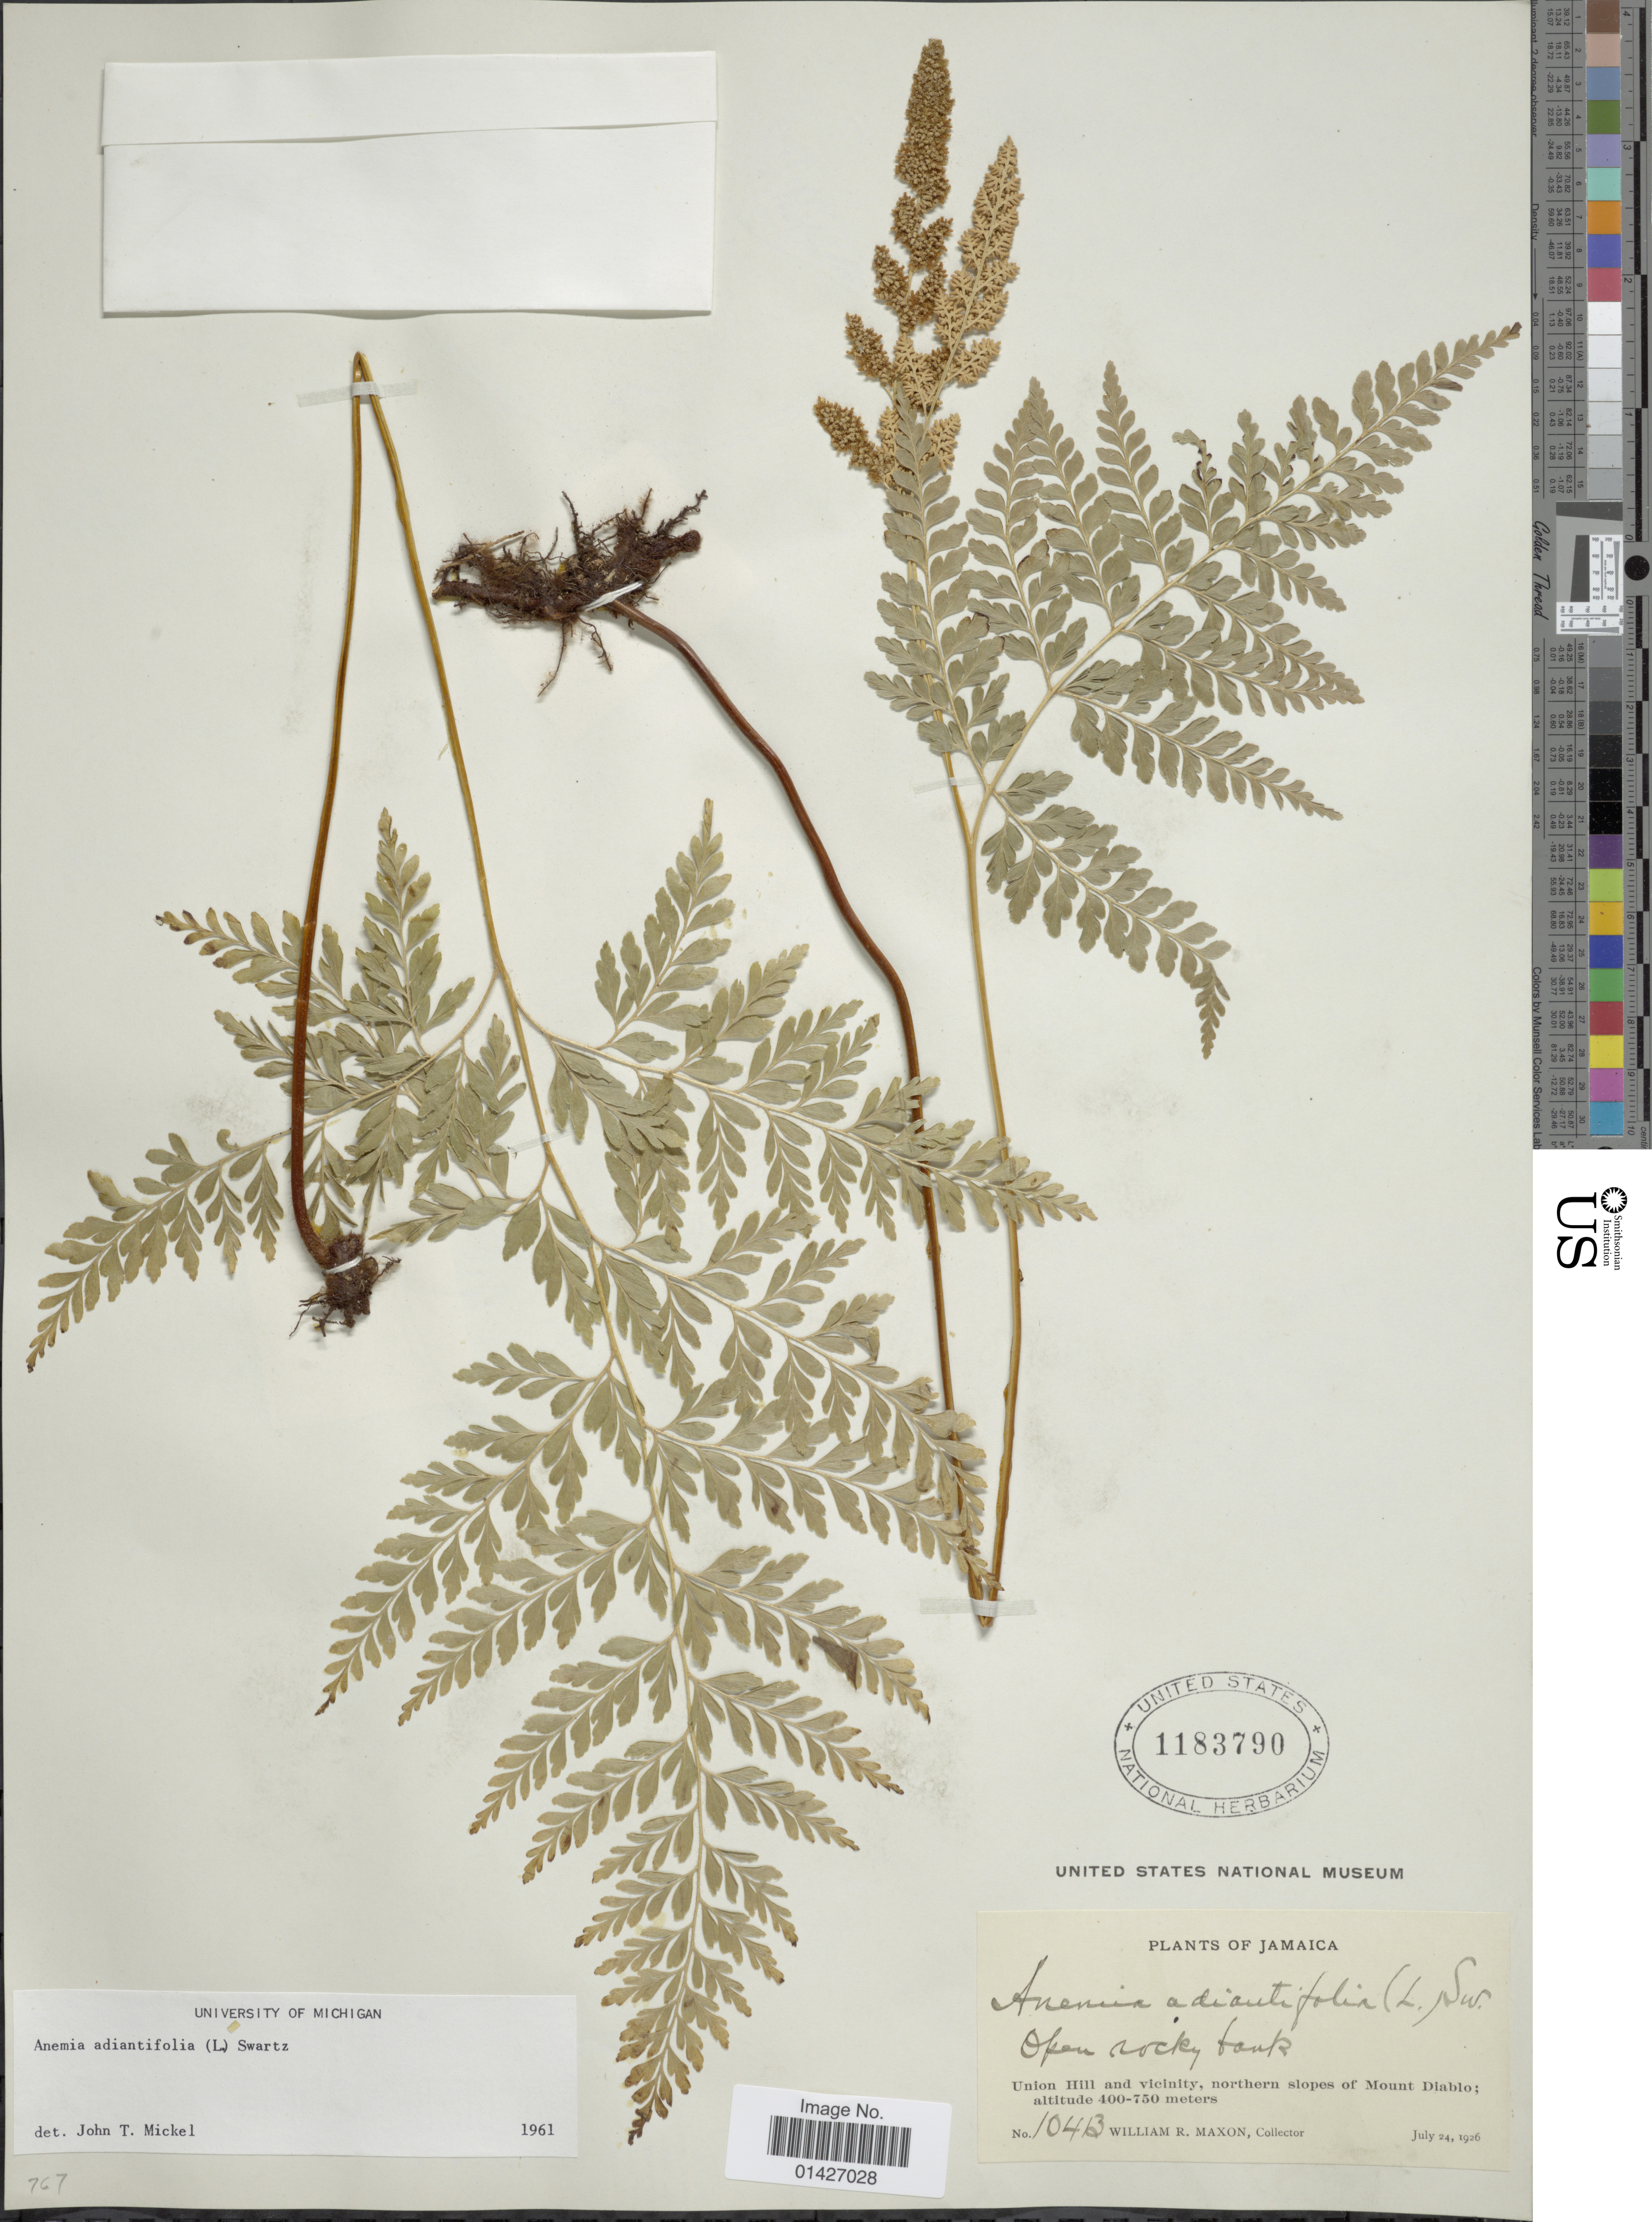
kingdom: Plantae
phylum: Tracheophyta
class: Polypodiopsida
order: Schizaeales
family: Anemiaceae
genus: Anemia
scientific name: Anemia adiantifolia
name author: (L.) Sw.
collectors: W. R. Maxon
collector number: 10413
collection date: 1926-07-24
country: Jamaica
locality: Union Hill and Vicinity, northern slopes of Mount Diablo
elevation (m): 400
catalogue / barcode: US 1183790